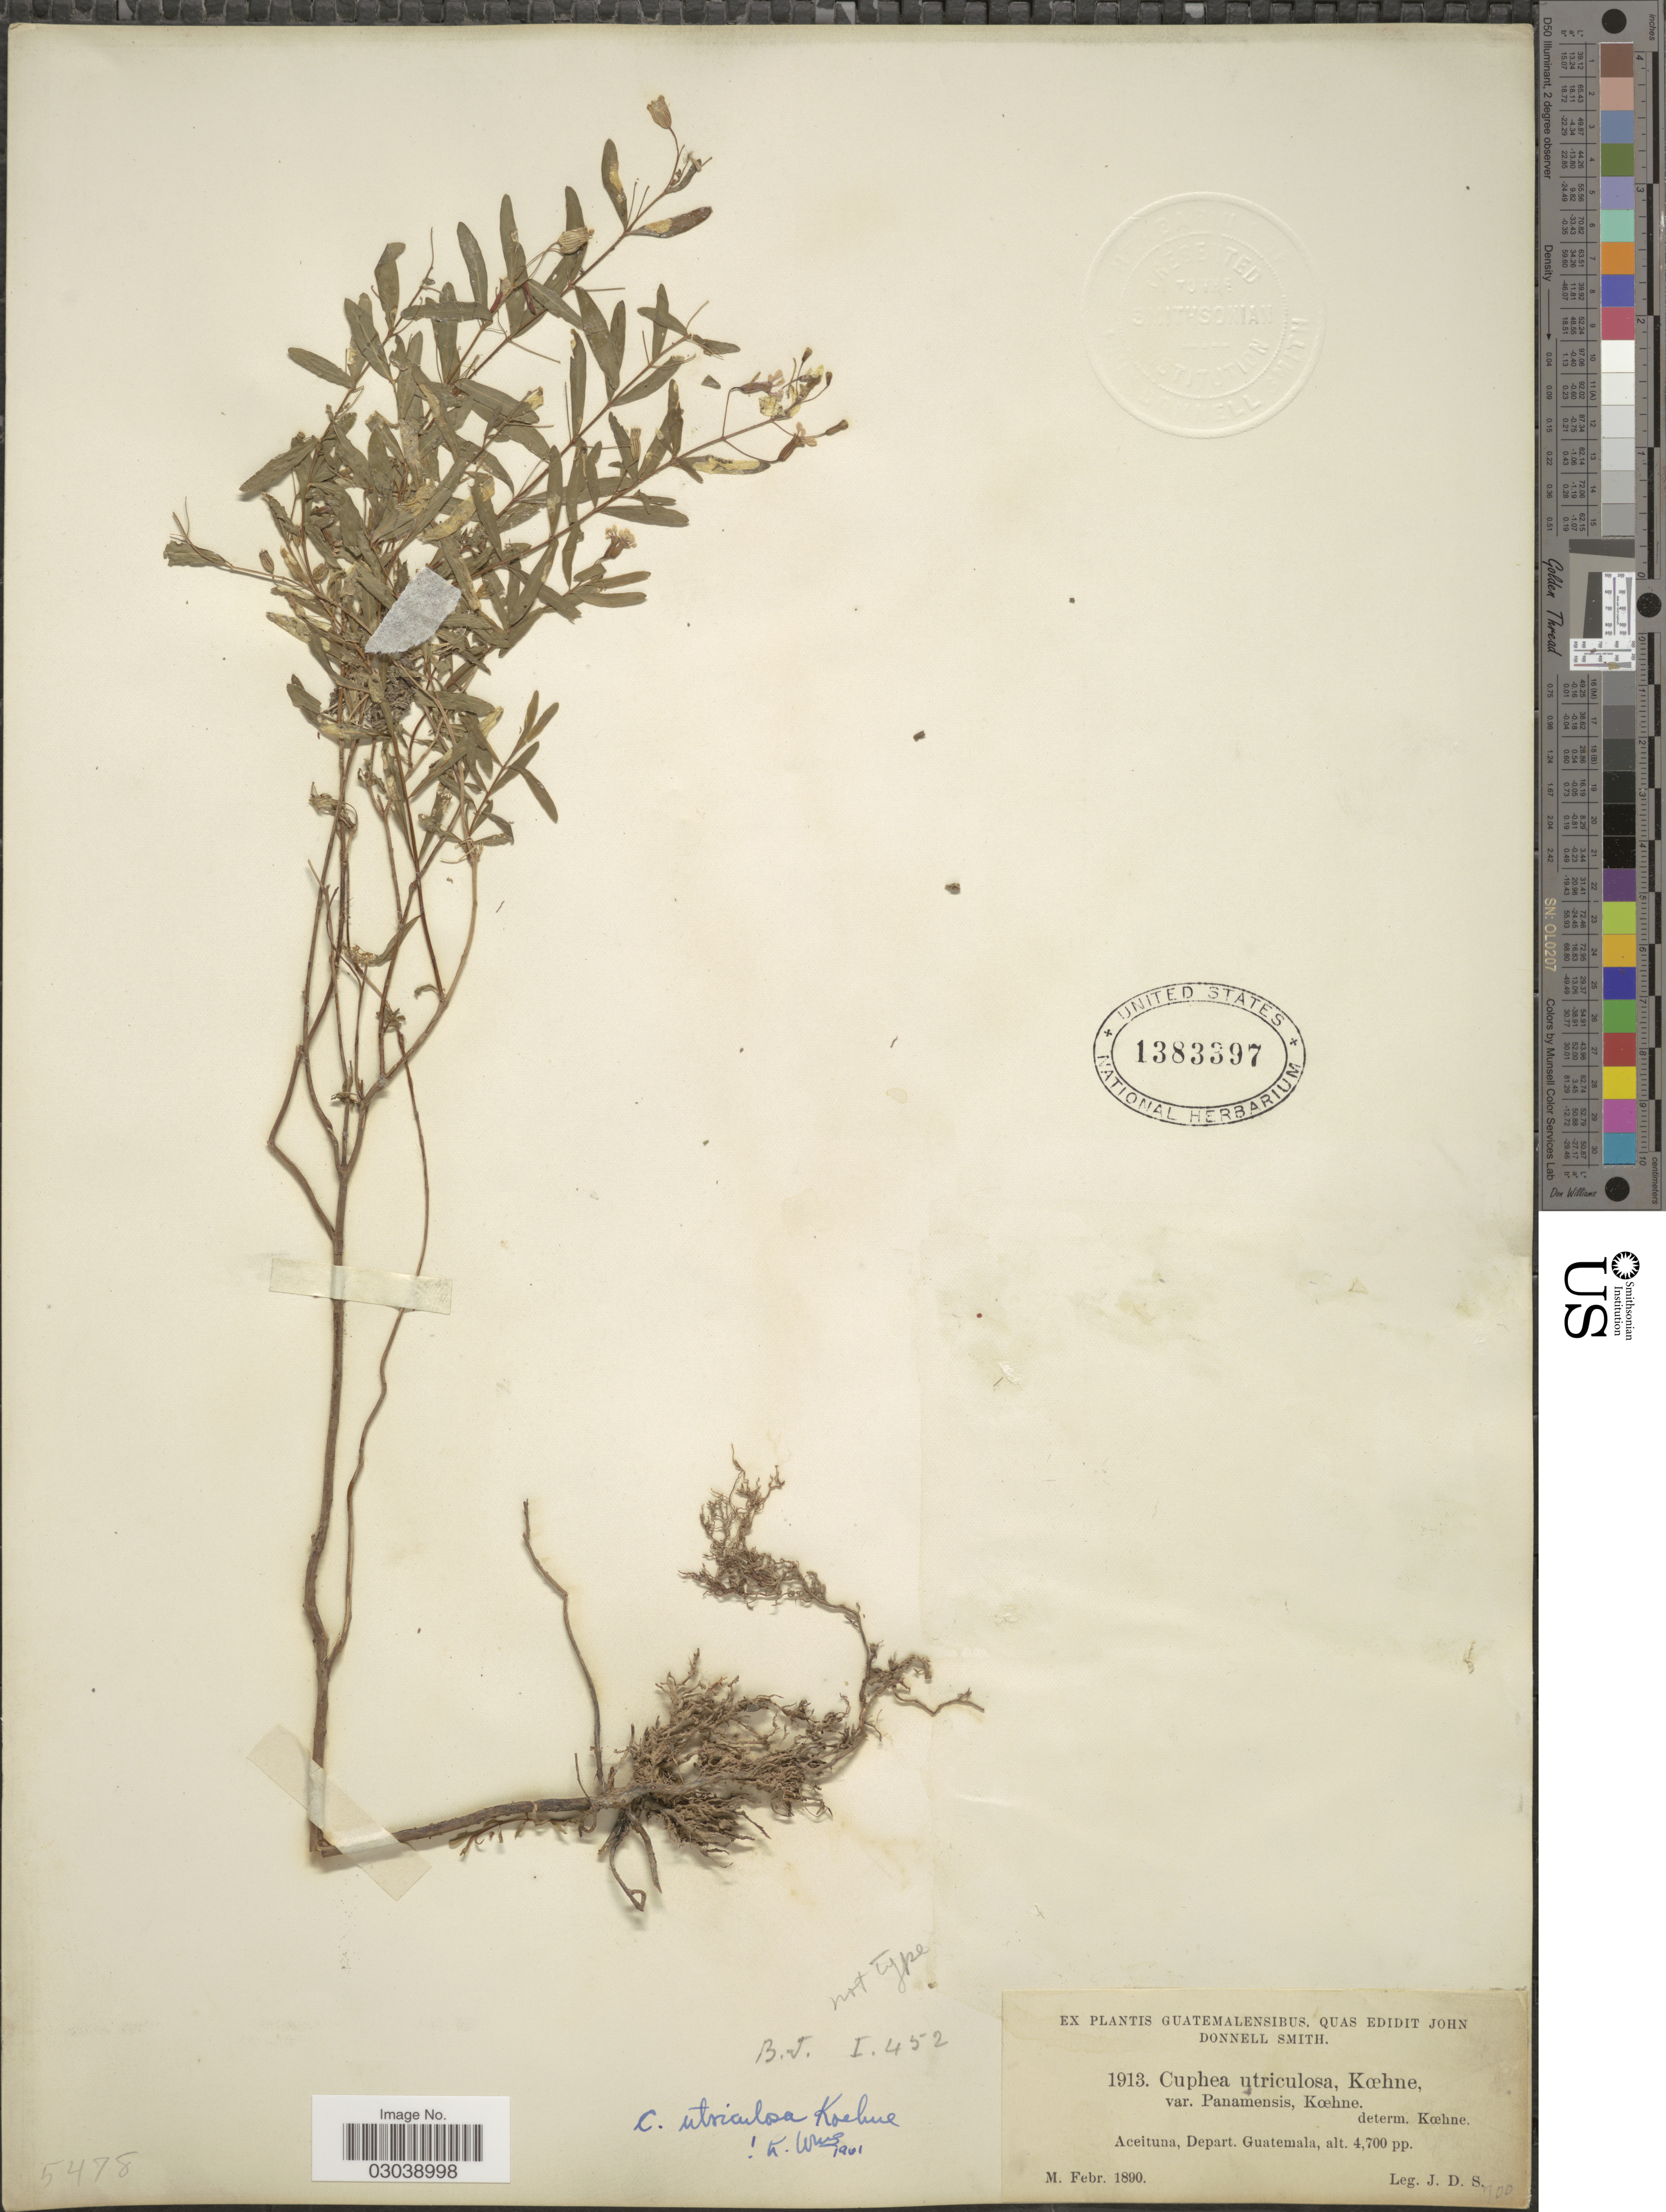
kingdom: Plantae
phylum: Tracheophyta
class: Magnoliopsida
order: Myrtales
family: Lythraceae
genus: Cuphea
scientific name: Cuphea utriculosa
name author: Koehne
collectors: J. Donnell Smith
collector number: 1913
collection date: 1890-02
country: Guatemala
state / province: Guatemala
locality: Aceituna, Depart. Guatemala.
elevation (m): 1433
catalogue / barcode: US 1383397